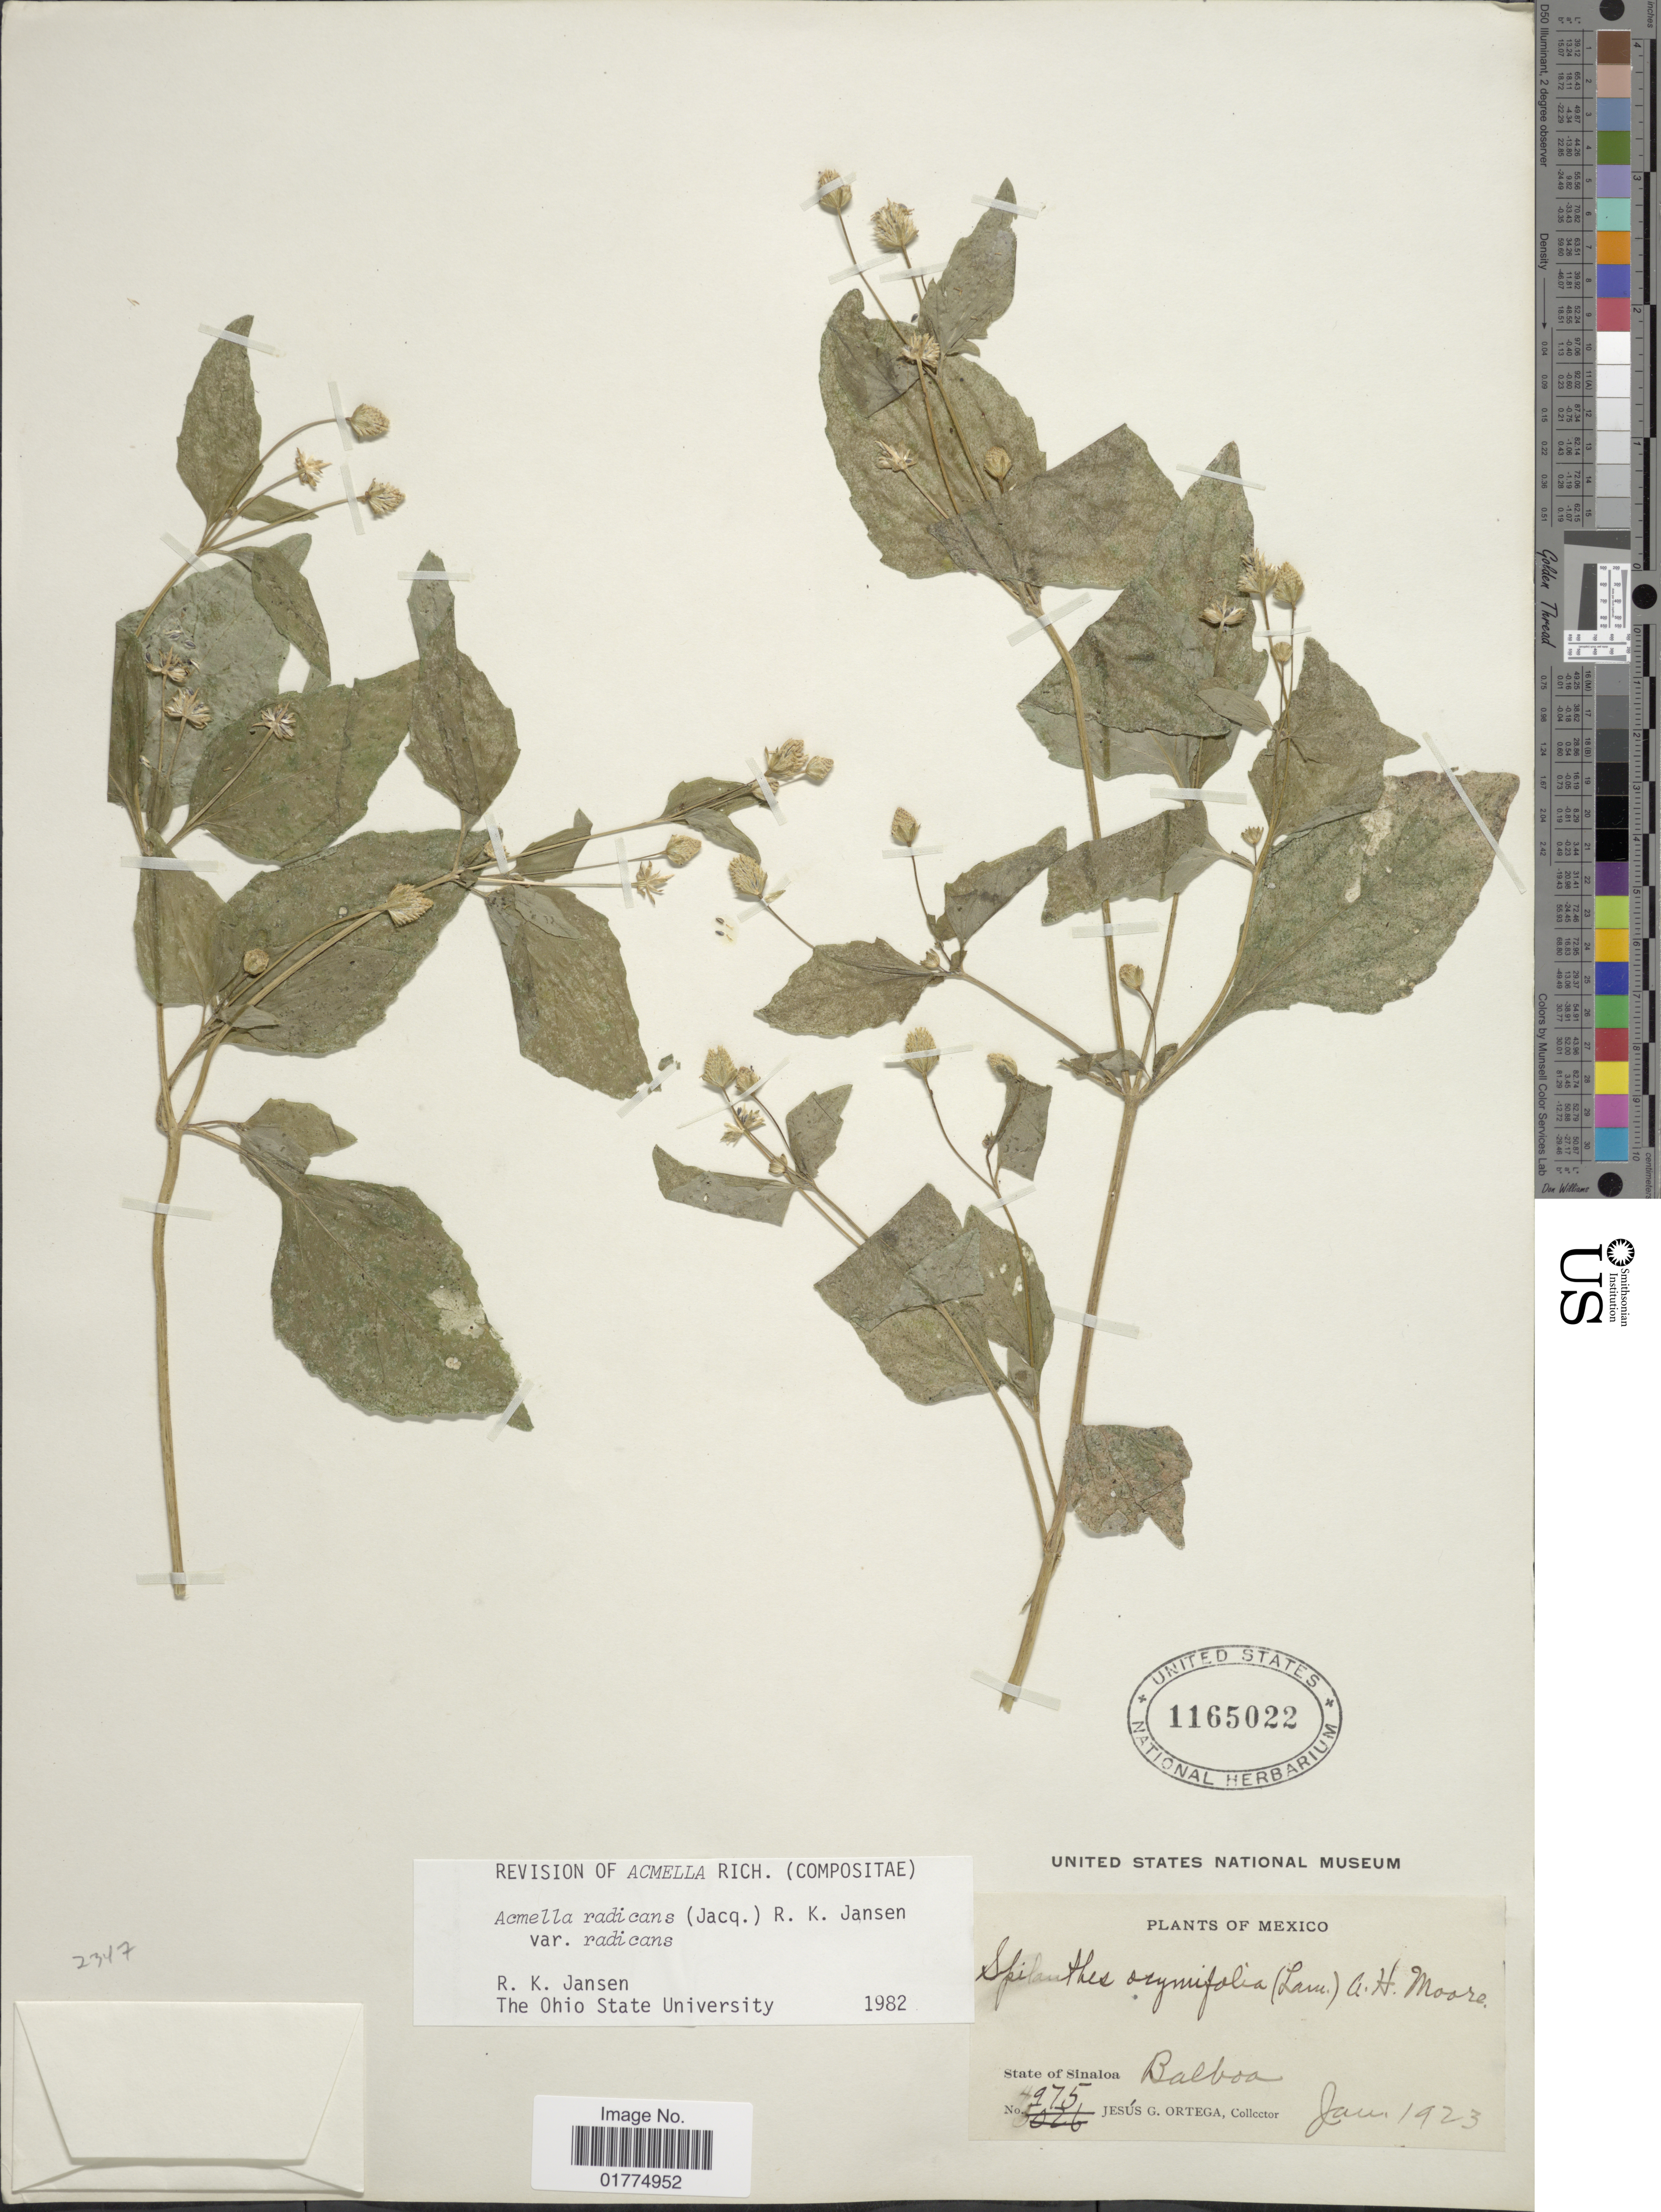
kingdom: Plantae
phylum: Tracheophyta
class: Magnoliopsida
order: Asterales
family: Asteraceae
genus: Acmella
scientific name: Acmella radicans var. radicans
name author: (Jacq.) R.K. Jansen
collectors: J. Ortega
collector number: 4975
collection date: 1923-01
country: Mexico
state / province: Sinaloa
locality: State of Sinaloa. Balboa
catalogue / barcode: US 1165022